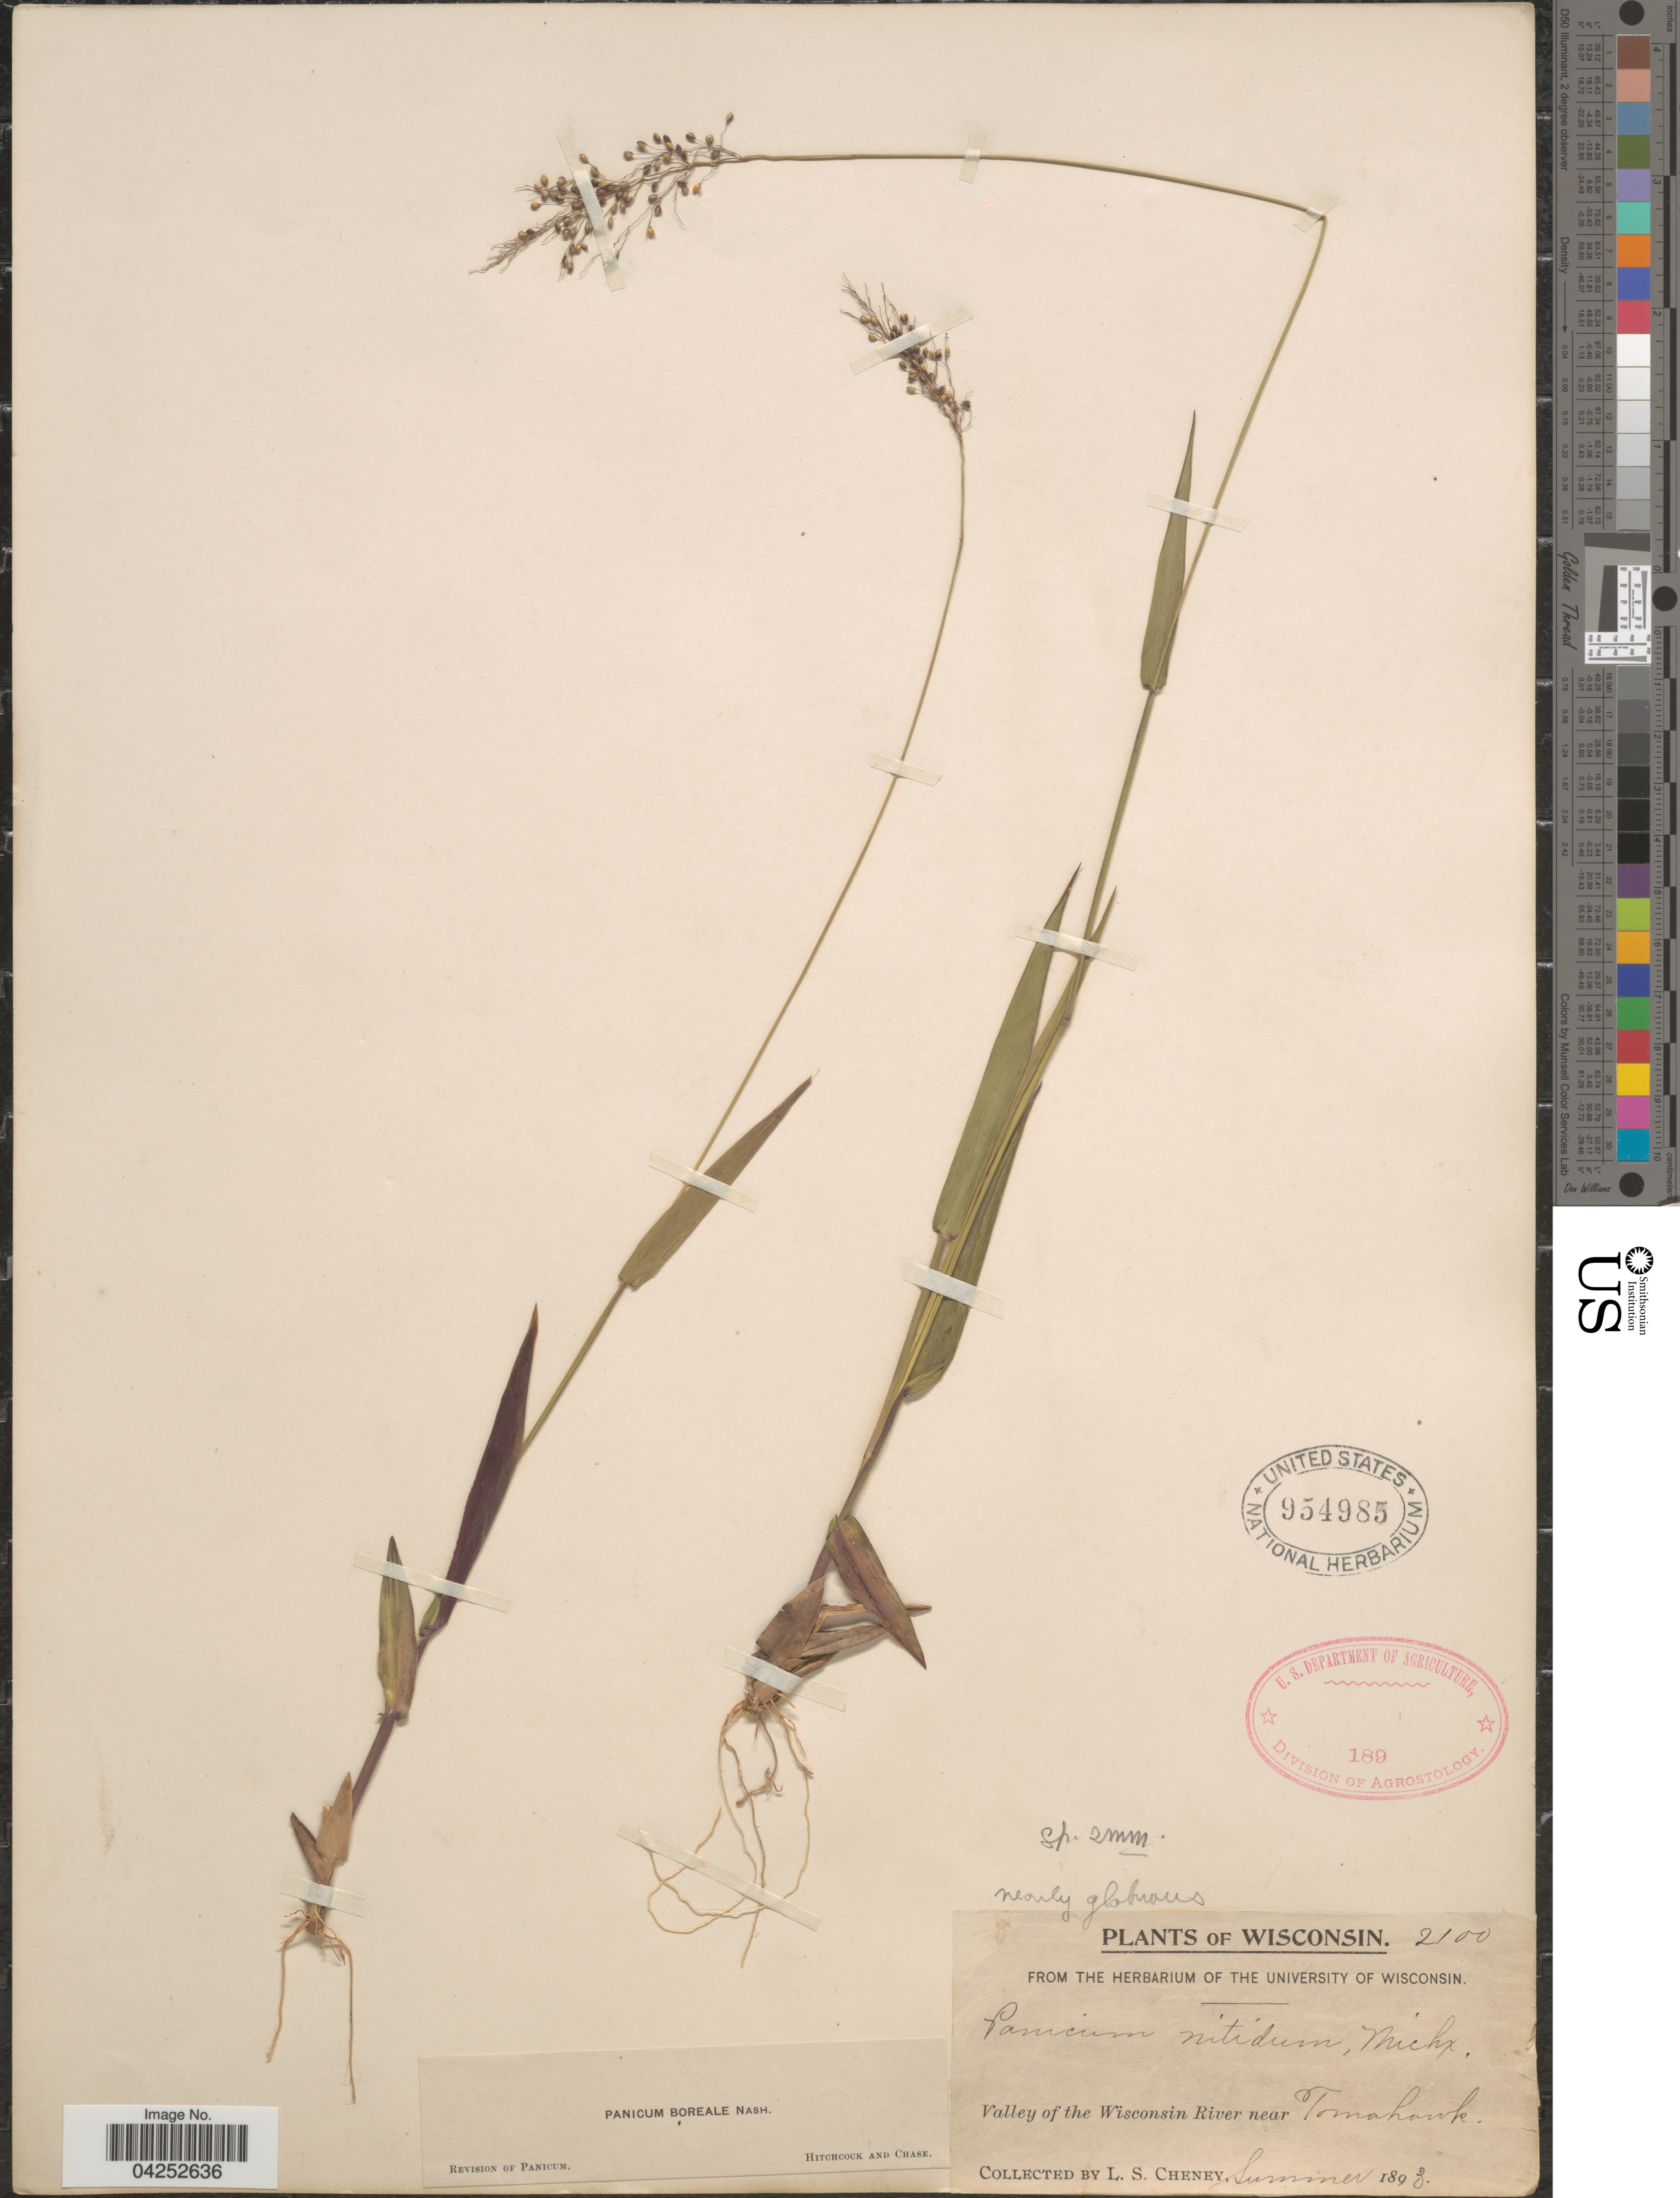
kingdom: Plantae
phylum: Tracheophyta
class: Liliopsida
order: Poales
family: Poaceae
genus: Dichanthelium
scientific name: Dichanthelium boreale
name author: (Nash) Freckmann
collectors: L. Cheney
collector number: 2100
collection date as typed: Summer 1893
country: United States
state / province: Wisconsin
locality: Valley of the Wisconsin River near Tomahawk.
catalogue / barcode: US 954985